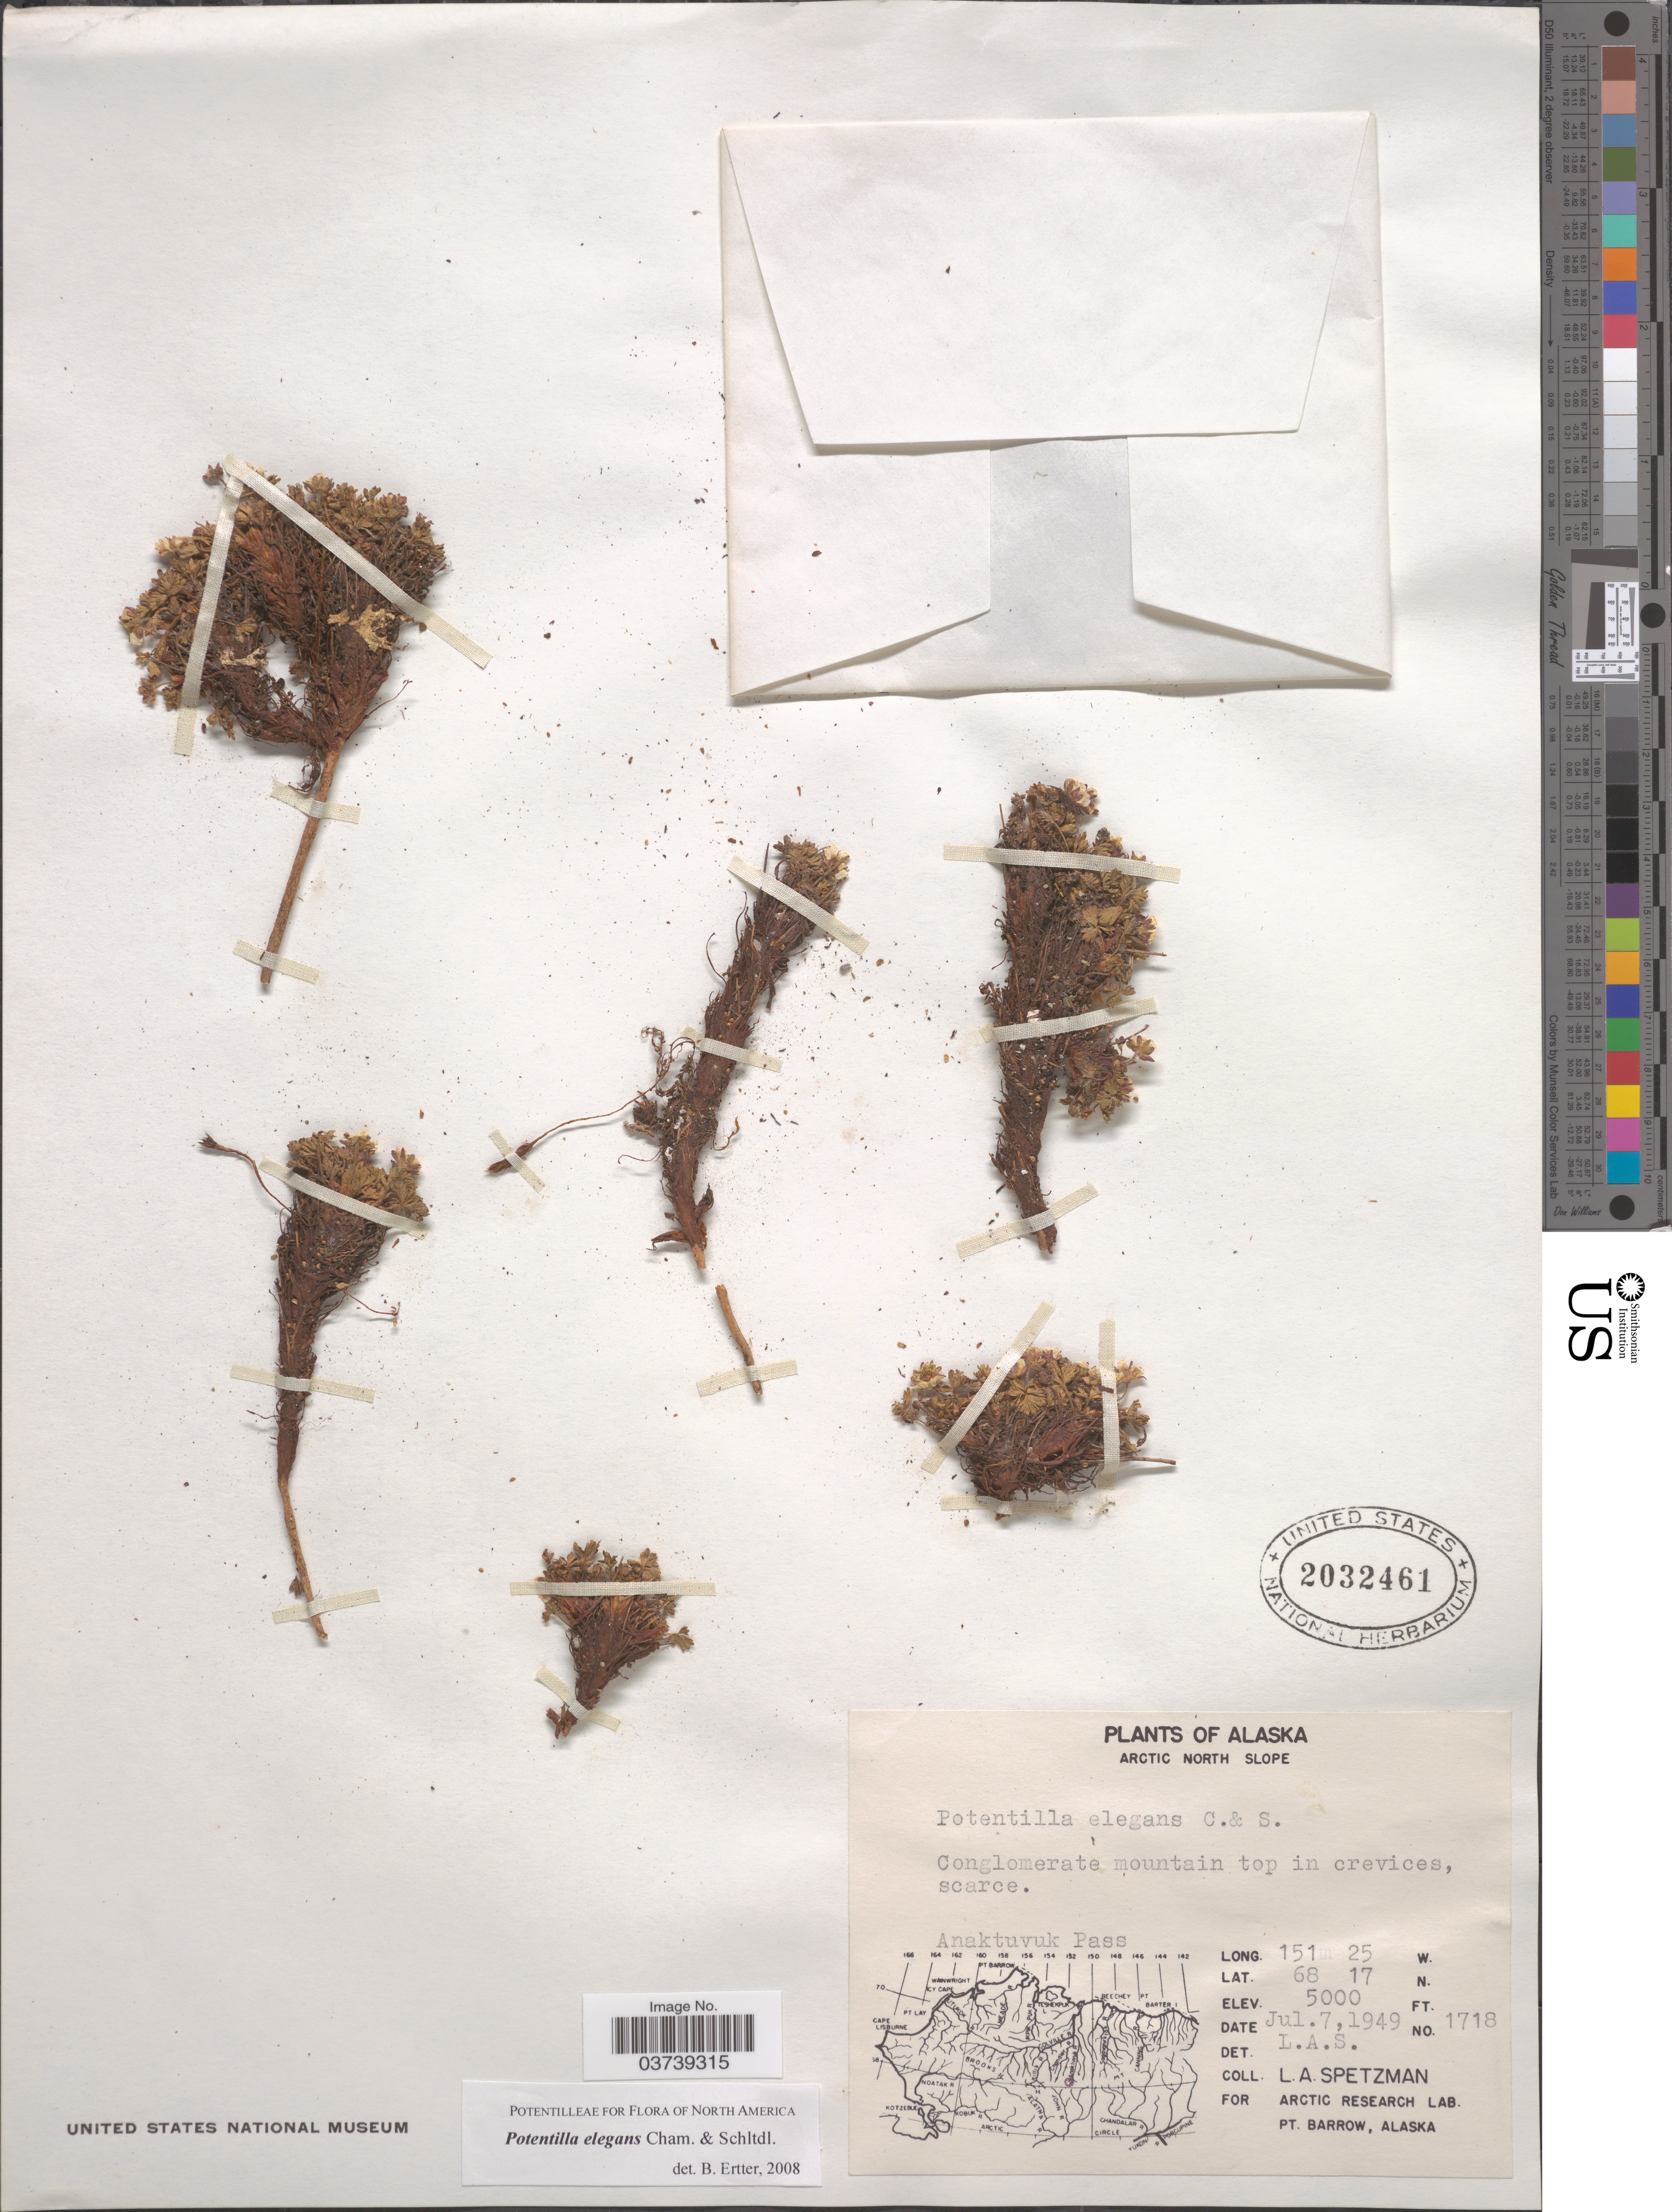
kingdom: Plantae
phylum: Tracheophyta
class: Magnoliopsida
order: Rosales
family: Rosaceae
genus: Potentilla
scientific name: Potentilla elegans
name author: Cham. & Schltr.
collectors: L. Spetzman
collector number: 1718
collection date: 1949-07-07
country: United States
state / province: Alaska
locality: Arctic North Slope. Anaktuvuk Pass.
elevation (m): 1524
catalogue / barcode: US 2032461